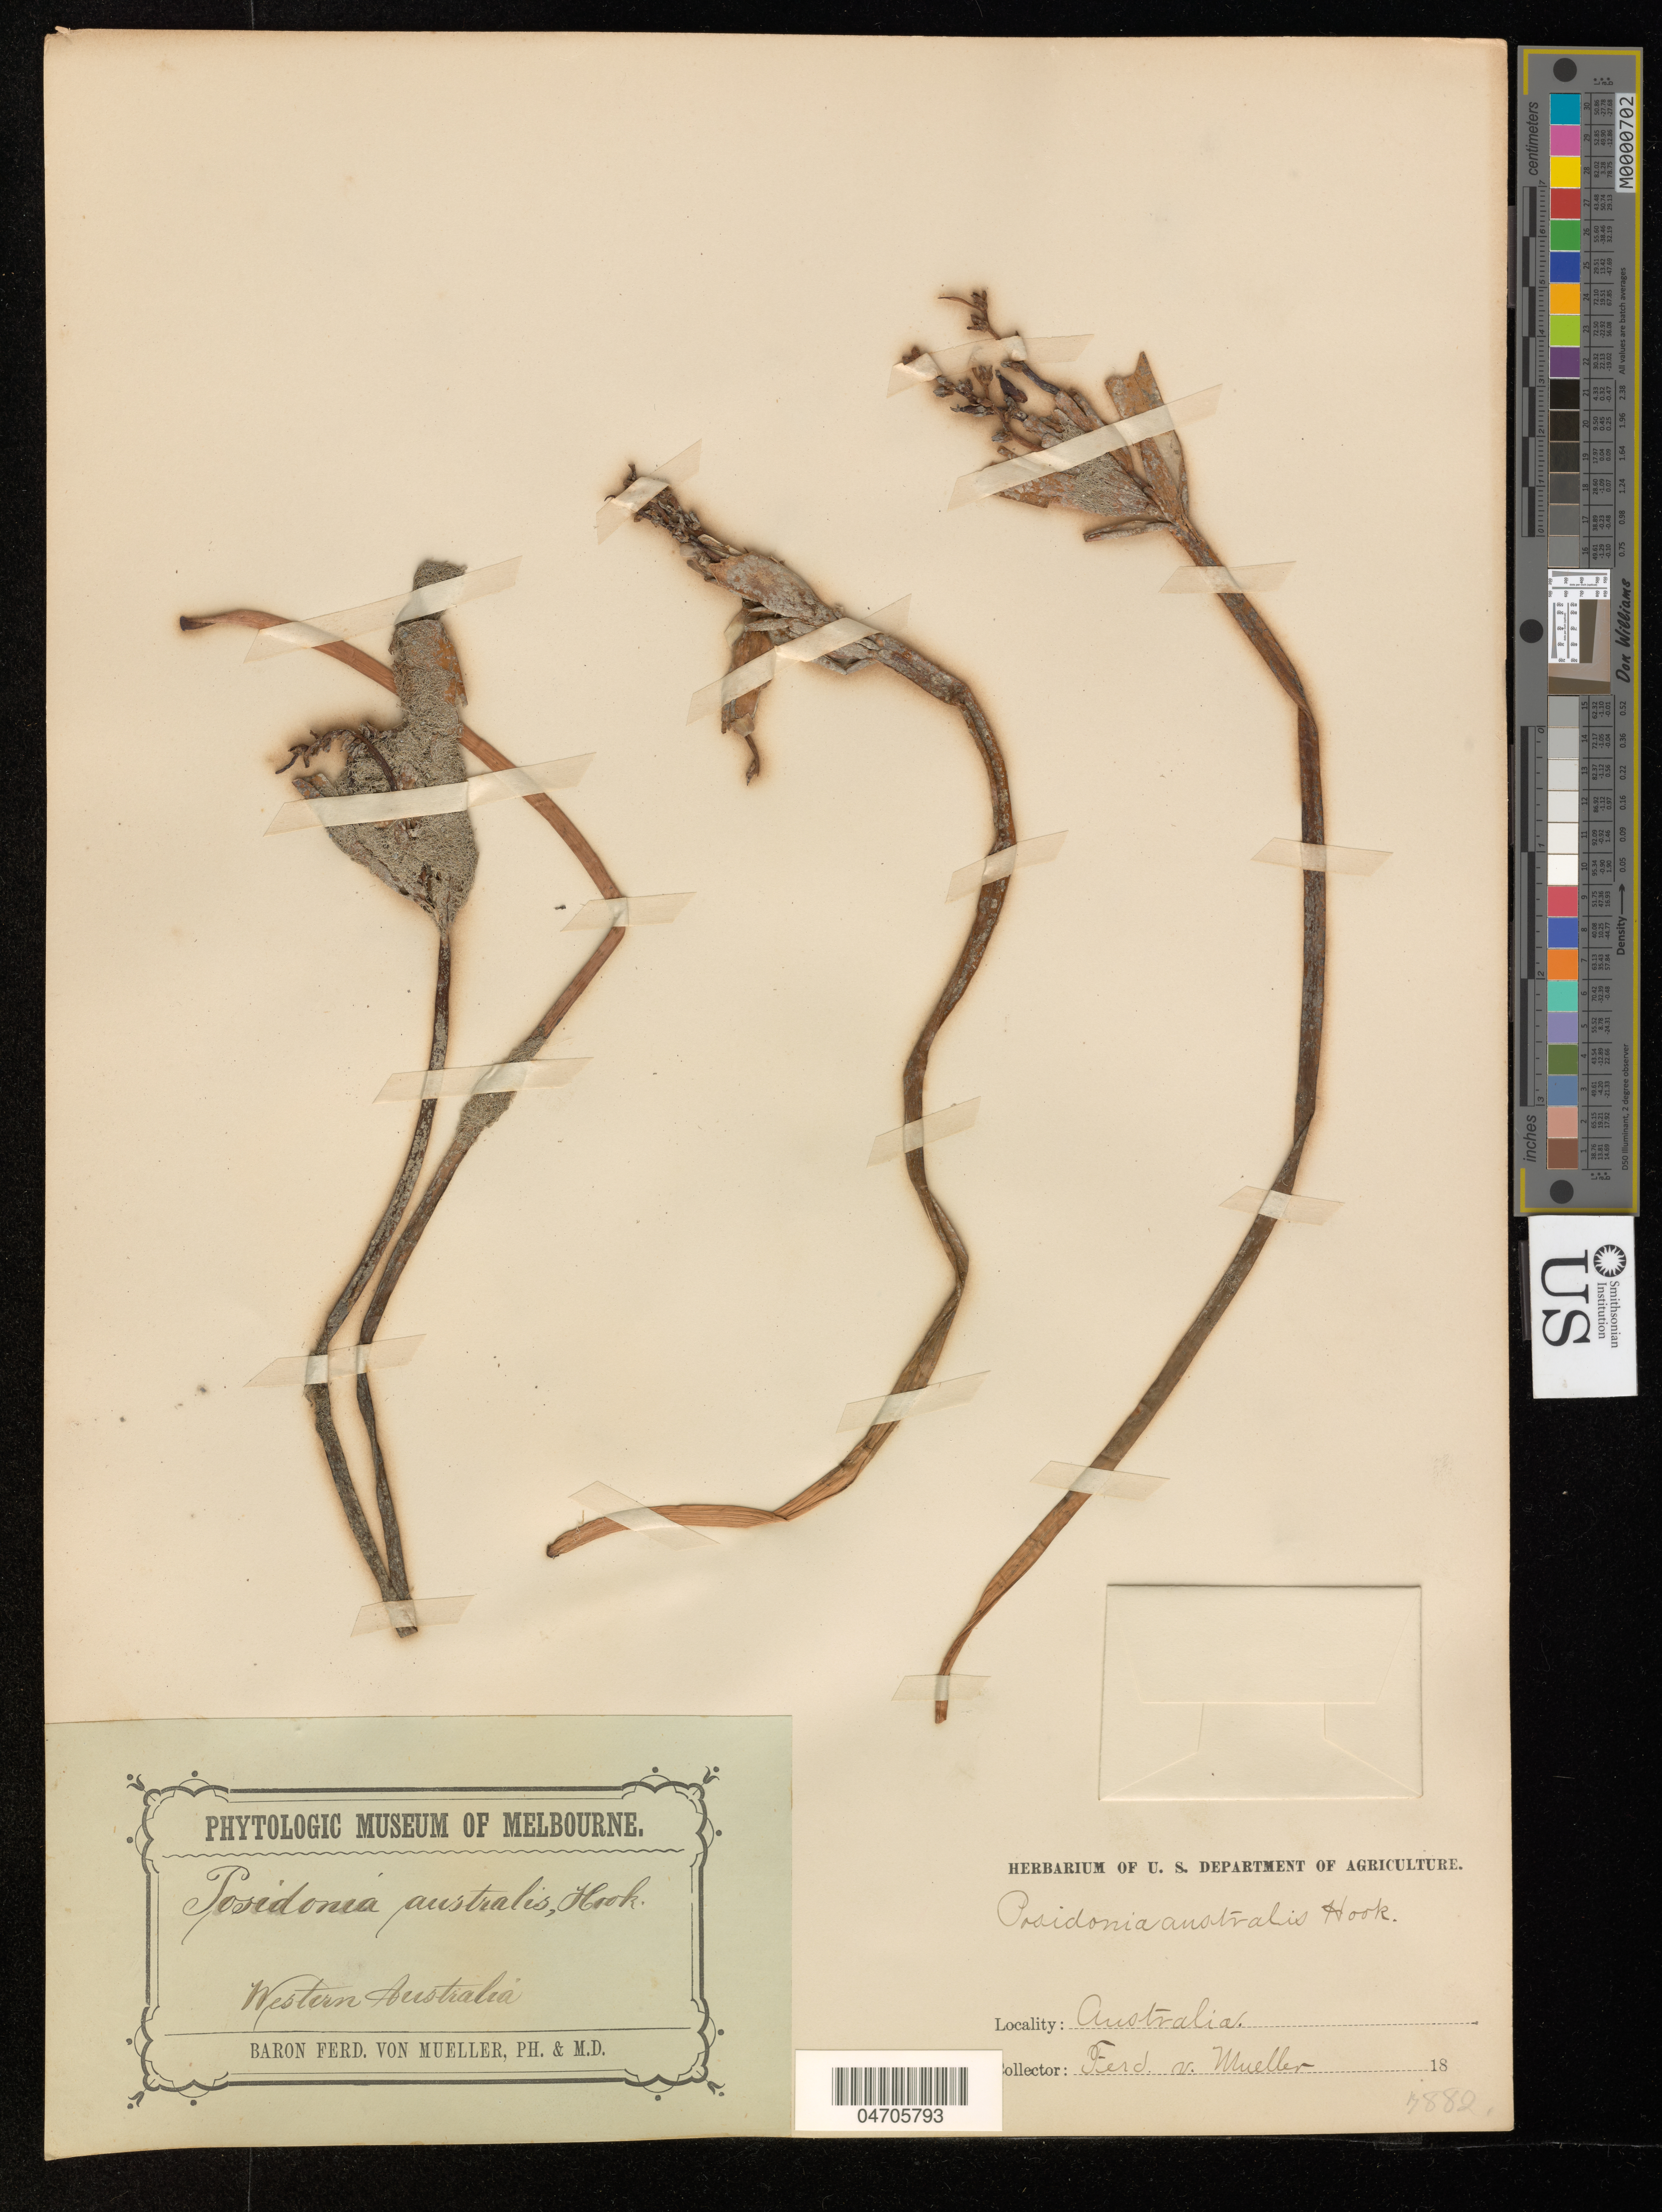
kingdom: Plantae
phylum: Tracheophyta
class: Liliopsida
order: Alismatales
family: Posidoniaceae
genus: Posidonia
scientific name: Posidonia australis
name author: Hook. f.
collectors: F. Mueller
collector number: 7882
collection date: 2018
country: Australia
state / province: Western Australia